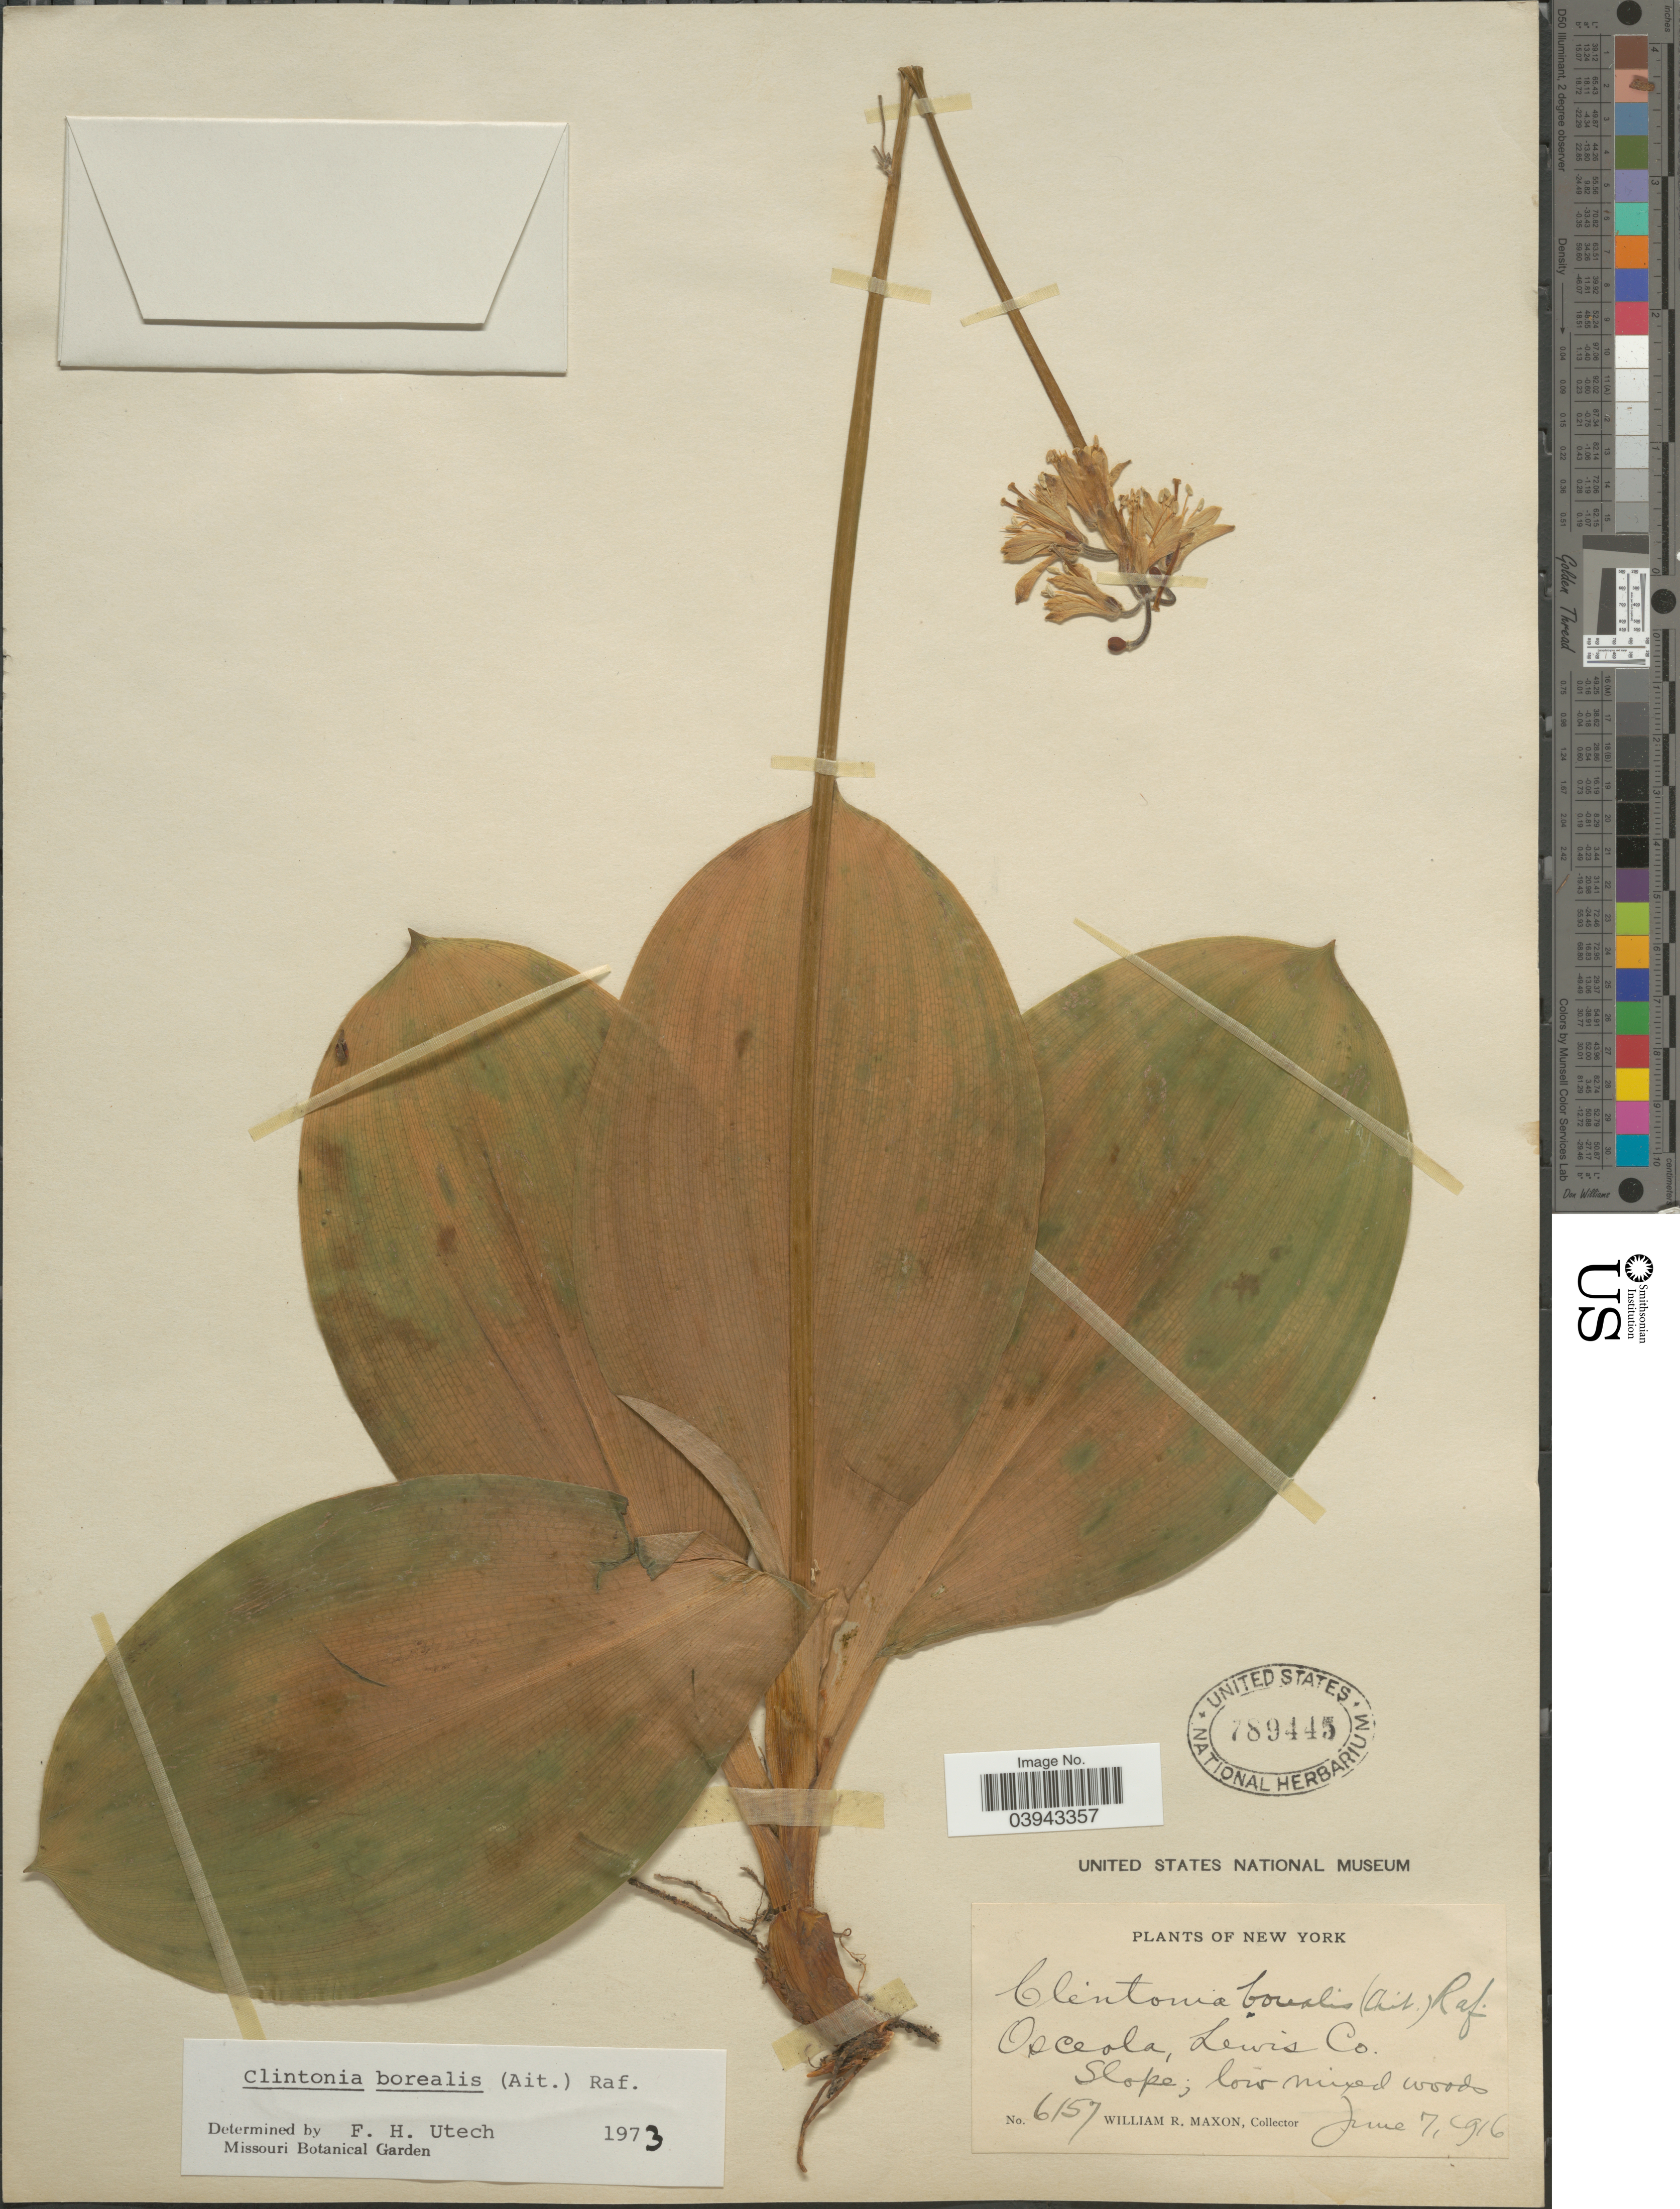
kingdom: Plantae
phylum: Tracheophyta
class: Liliopsida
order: Liliales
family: Liliaceae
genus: Clintonia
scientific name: Clintonia borealis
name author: (Aiton) Raf.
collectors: W. R. Maxon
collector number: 6157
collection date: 1916-06-07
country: United States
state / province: New York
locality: Osceola, Lewis Co. Slope.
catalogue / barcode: US 789445